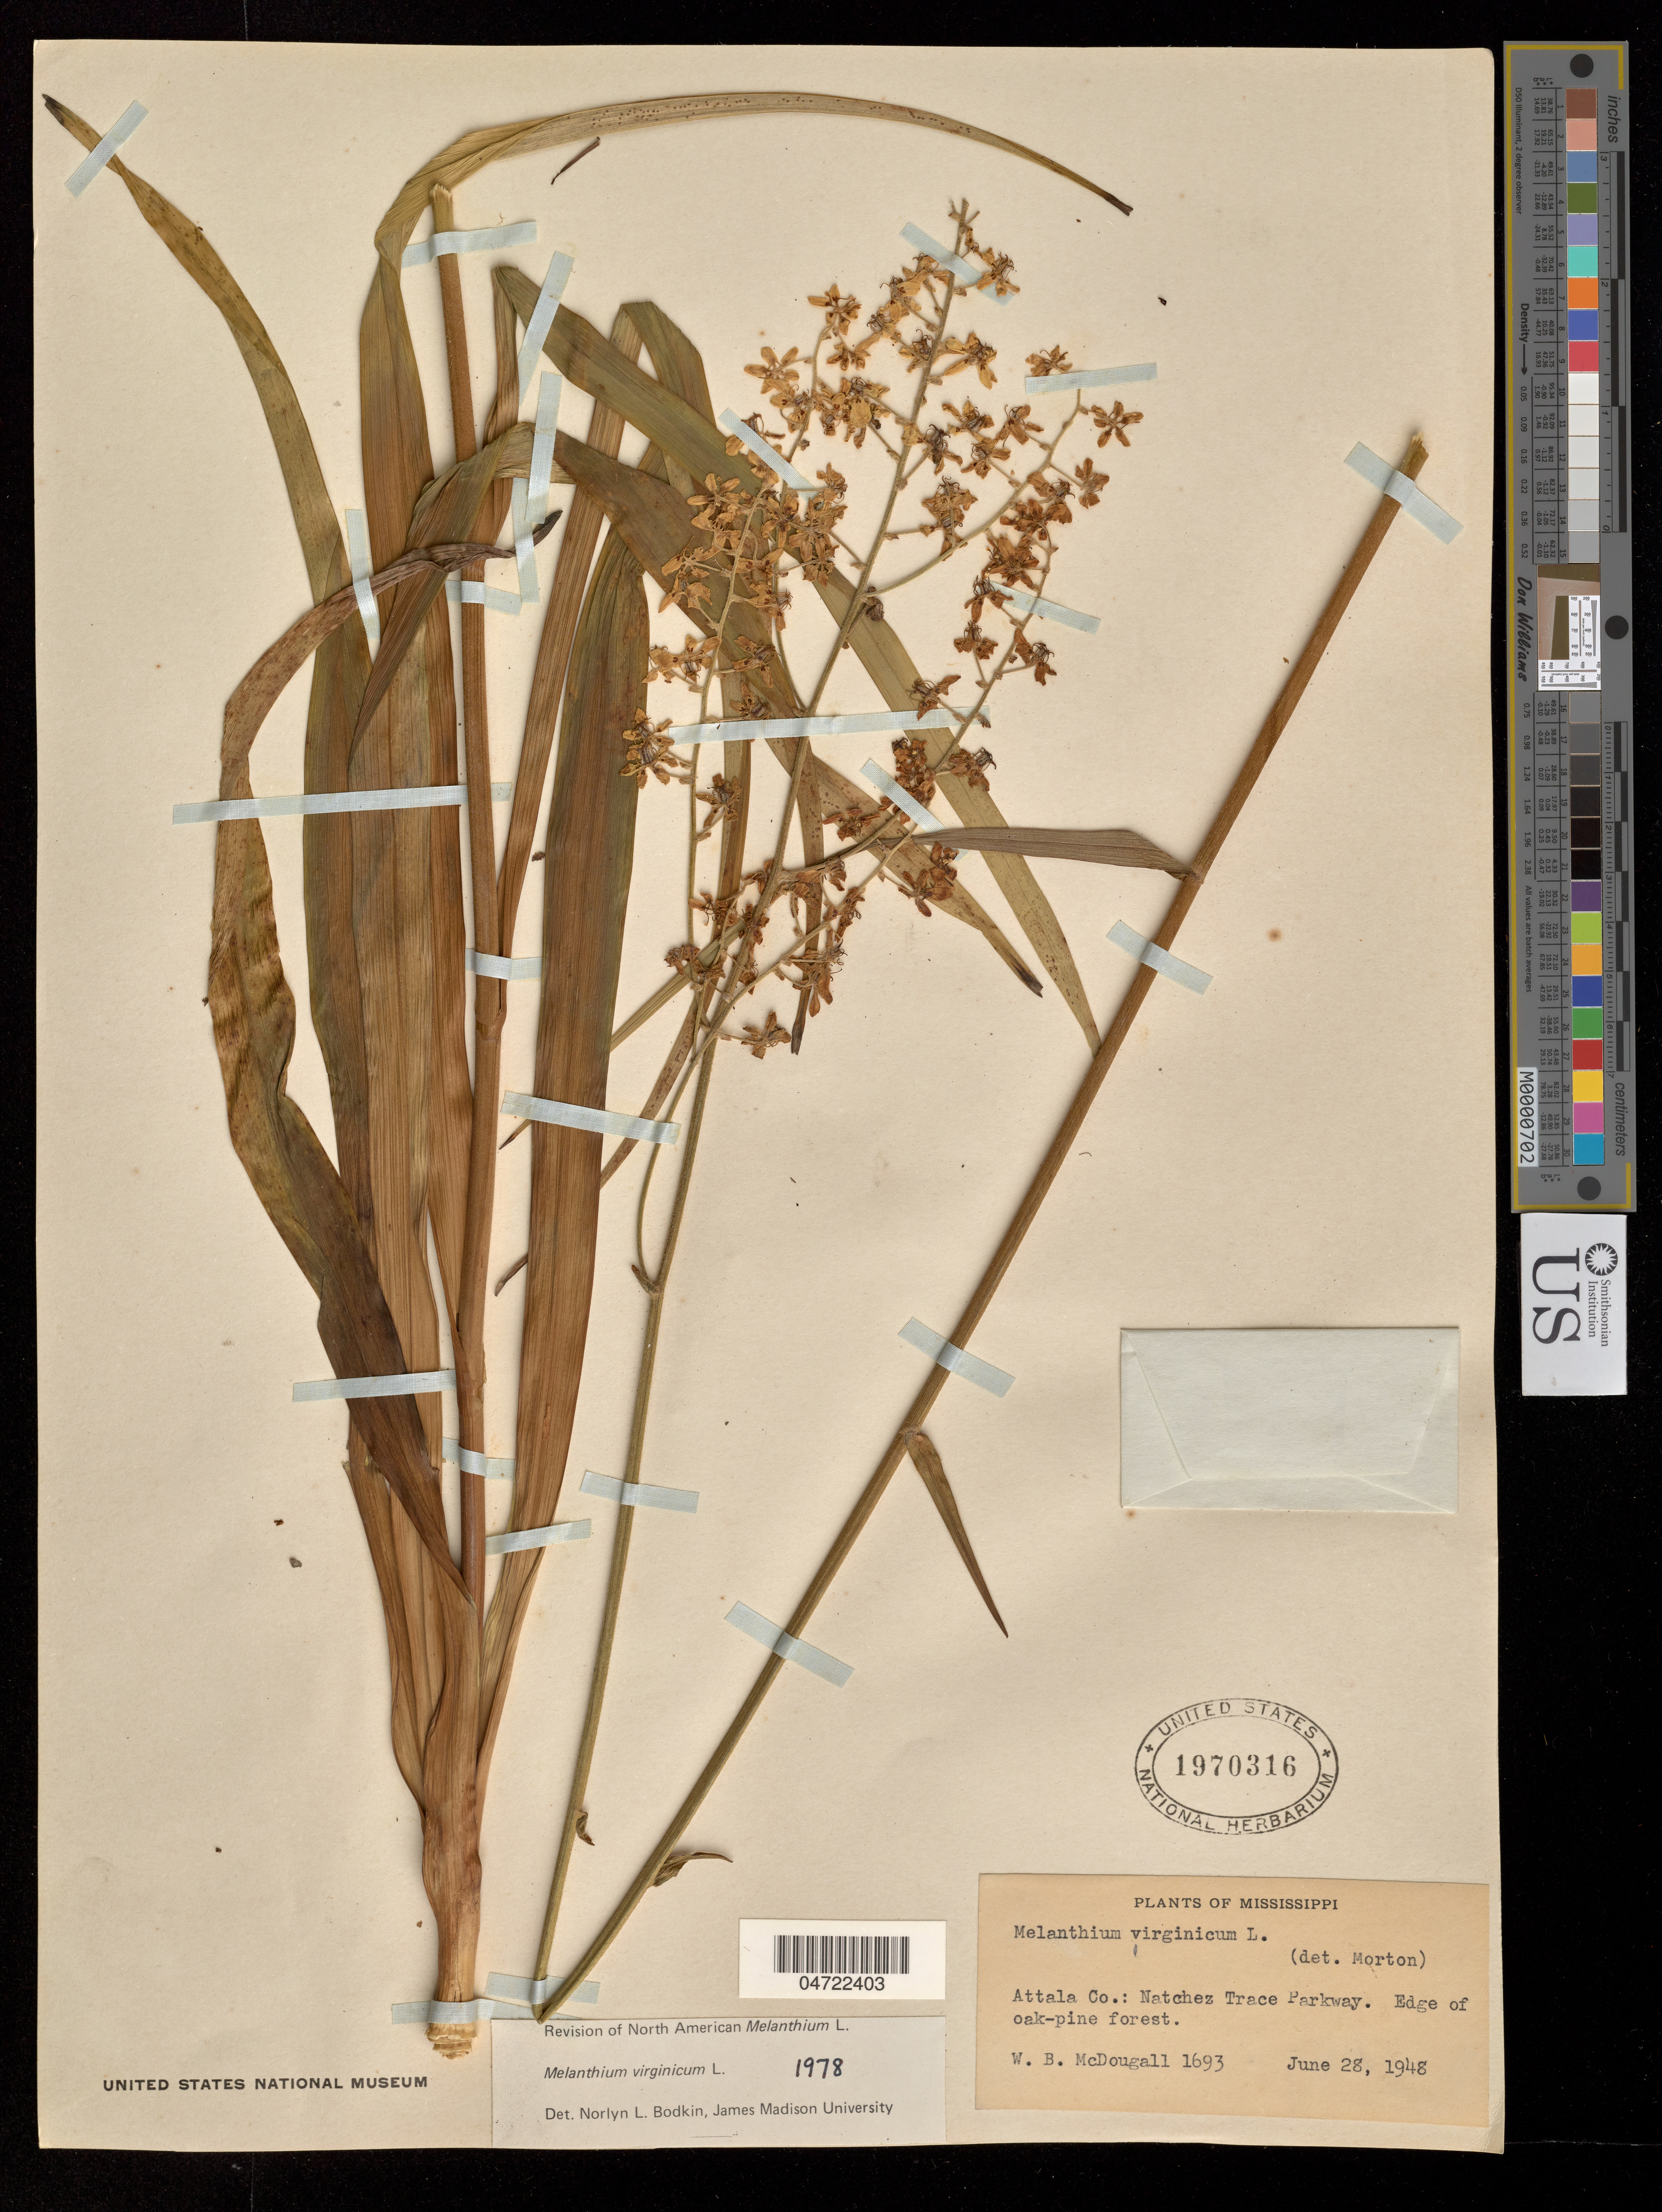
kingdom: Plantae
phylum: Tracheophyta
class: Liliopsida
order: Liliales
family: Melanthiaceae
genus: Melanthium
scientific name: Melanthium latifolium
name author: Desr.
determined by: Bodkin, N. L.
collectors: H. D. House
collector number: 3031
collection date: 1906-10-08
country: United States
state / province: South Carolina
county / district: Pickens County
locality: Clemson College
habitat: Wooded hillsides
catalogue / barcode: US 585531